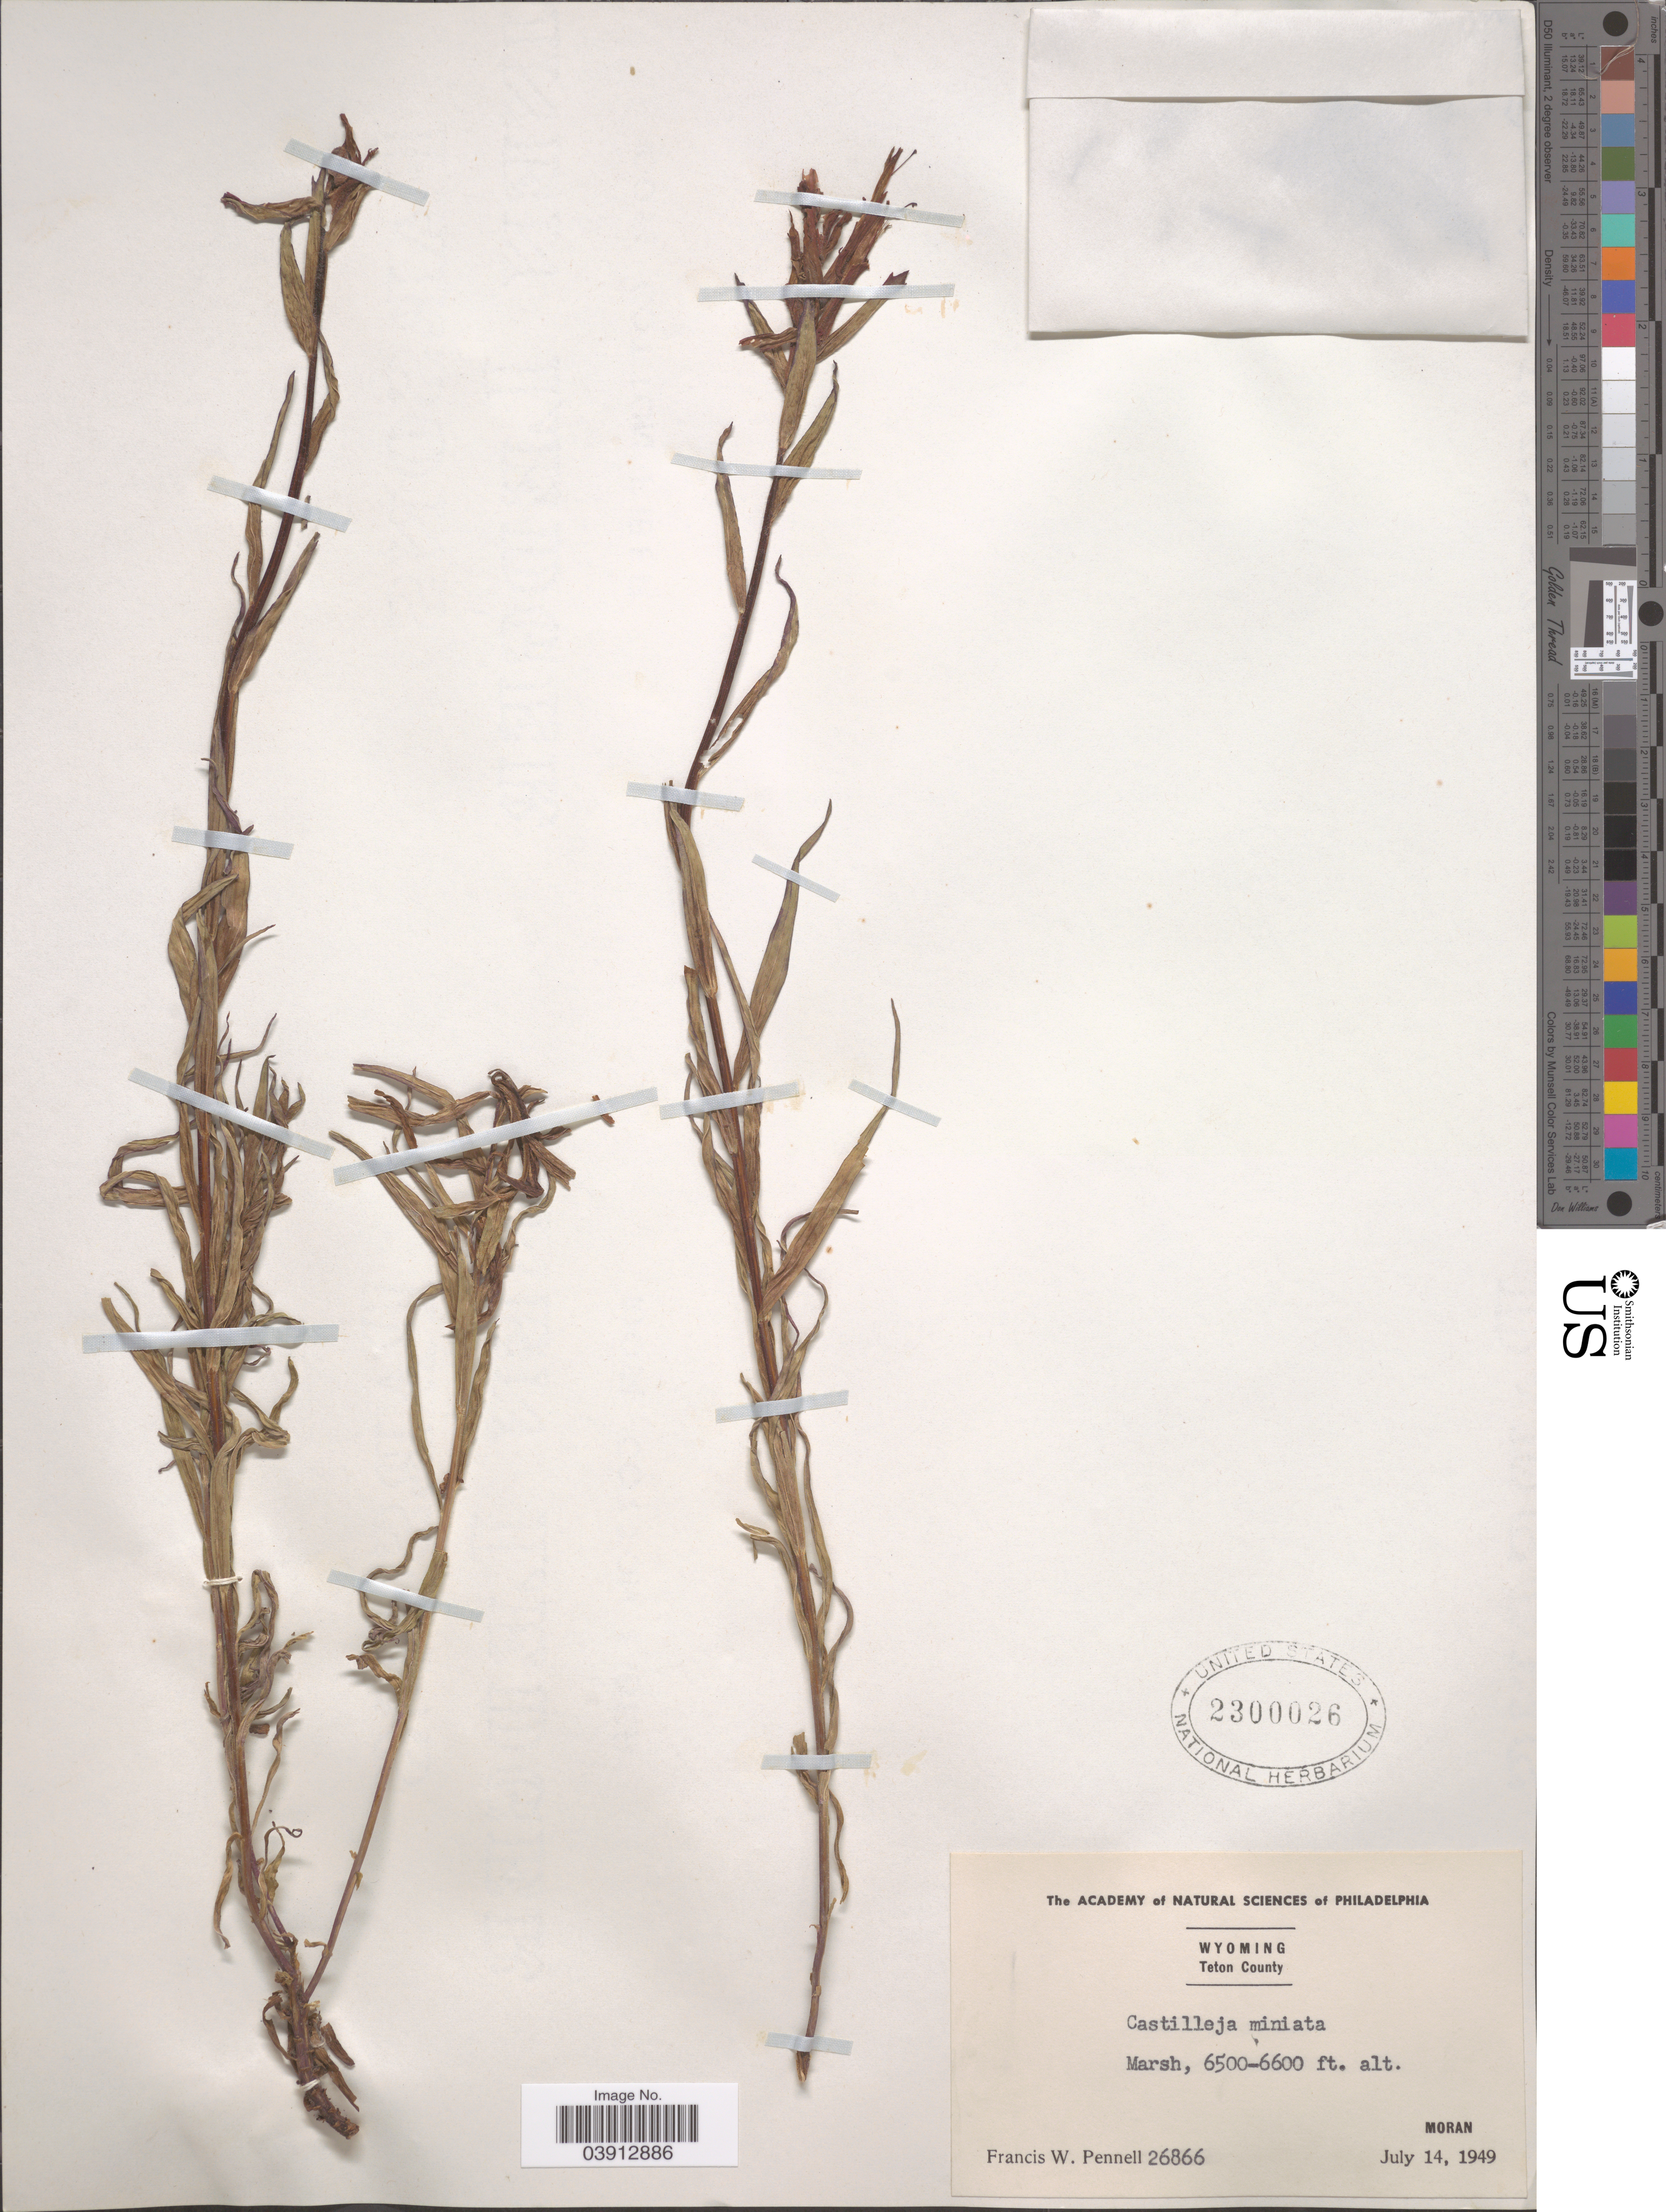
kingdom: Plantae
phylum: Tracheophyta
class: Magnoliopsida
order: Lamiales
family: Orobanchaceae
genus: Castilleja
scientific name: Castilleja miniata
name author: Douglas ex Hook.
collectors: F. W. Pennell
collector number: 26866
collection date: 1949-07-14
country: United States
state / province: Wyoming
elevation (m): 1981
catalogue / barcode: US 2300026